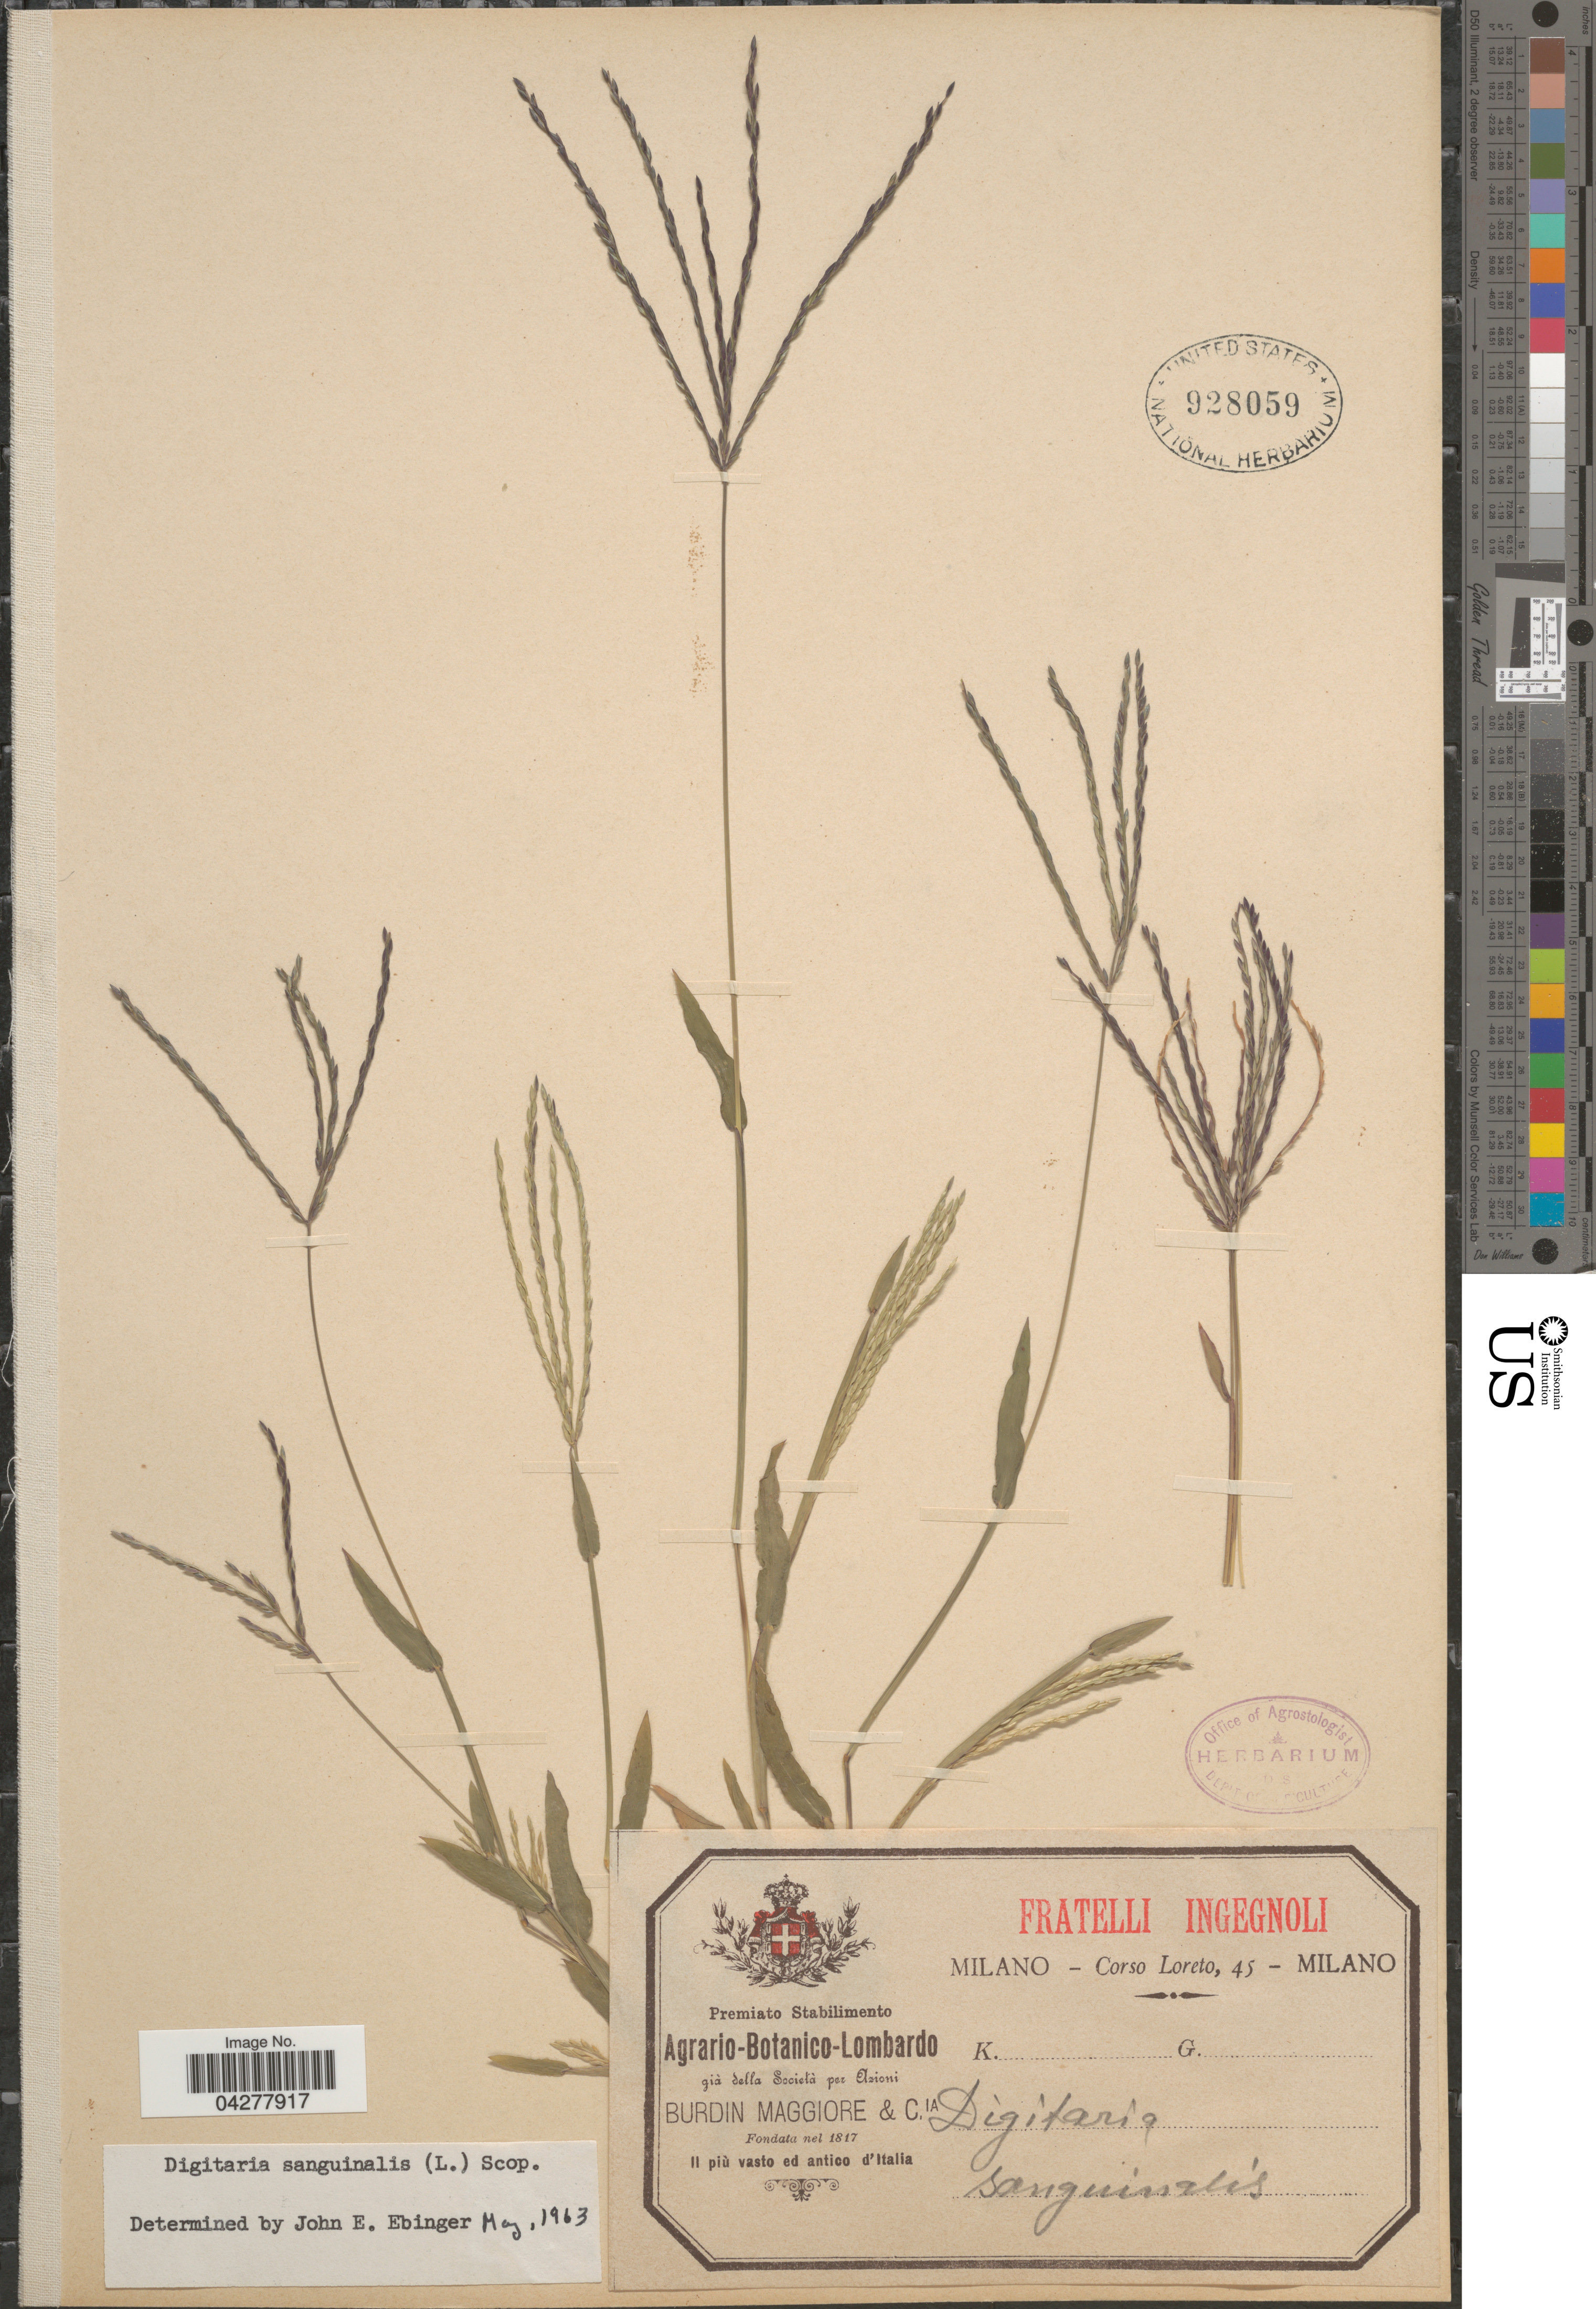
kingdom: Plantae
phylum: Tracheophyta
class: Liliopsida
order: Poales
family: Poaceae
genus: Digitaria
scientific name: Digitaria sanguinalis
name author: (L.) Scop.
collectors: Loreto, C.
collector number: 45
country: Italy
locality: II più vasto ed antico d'Italia.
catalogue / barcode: US 928059